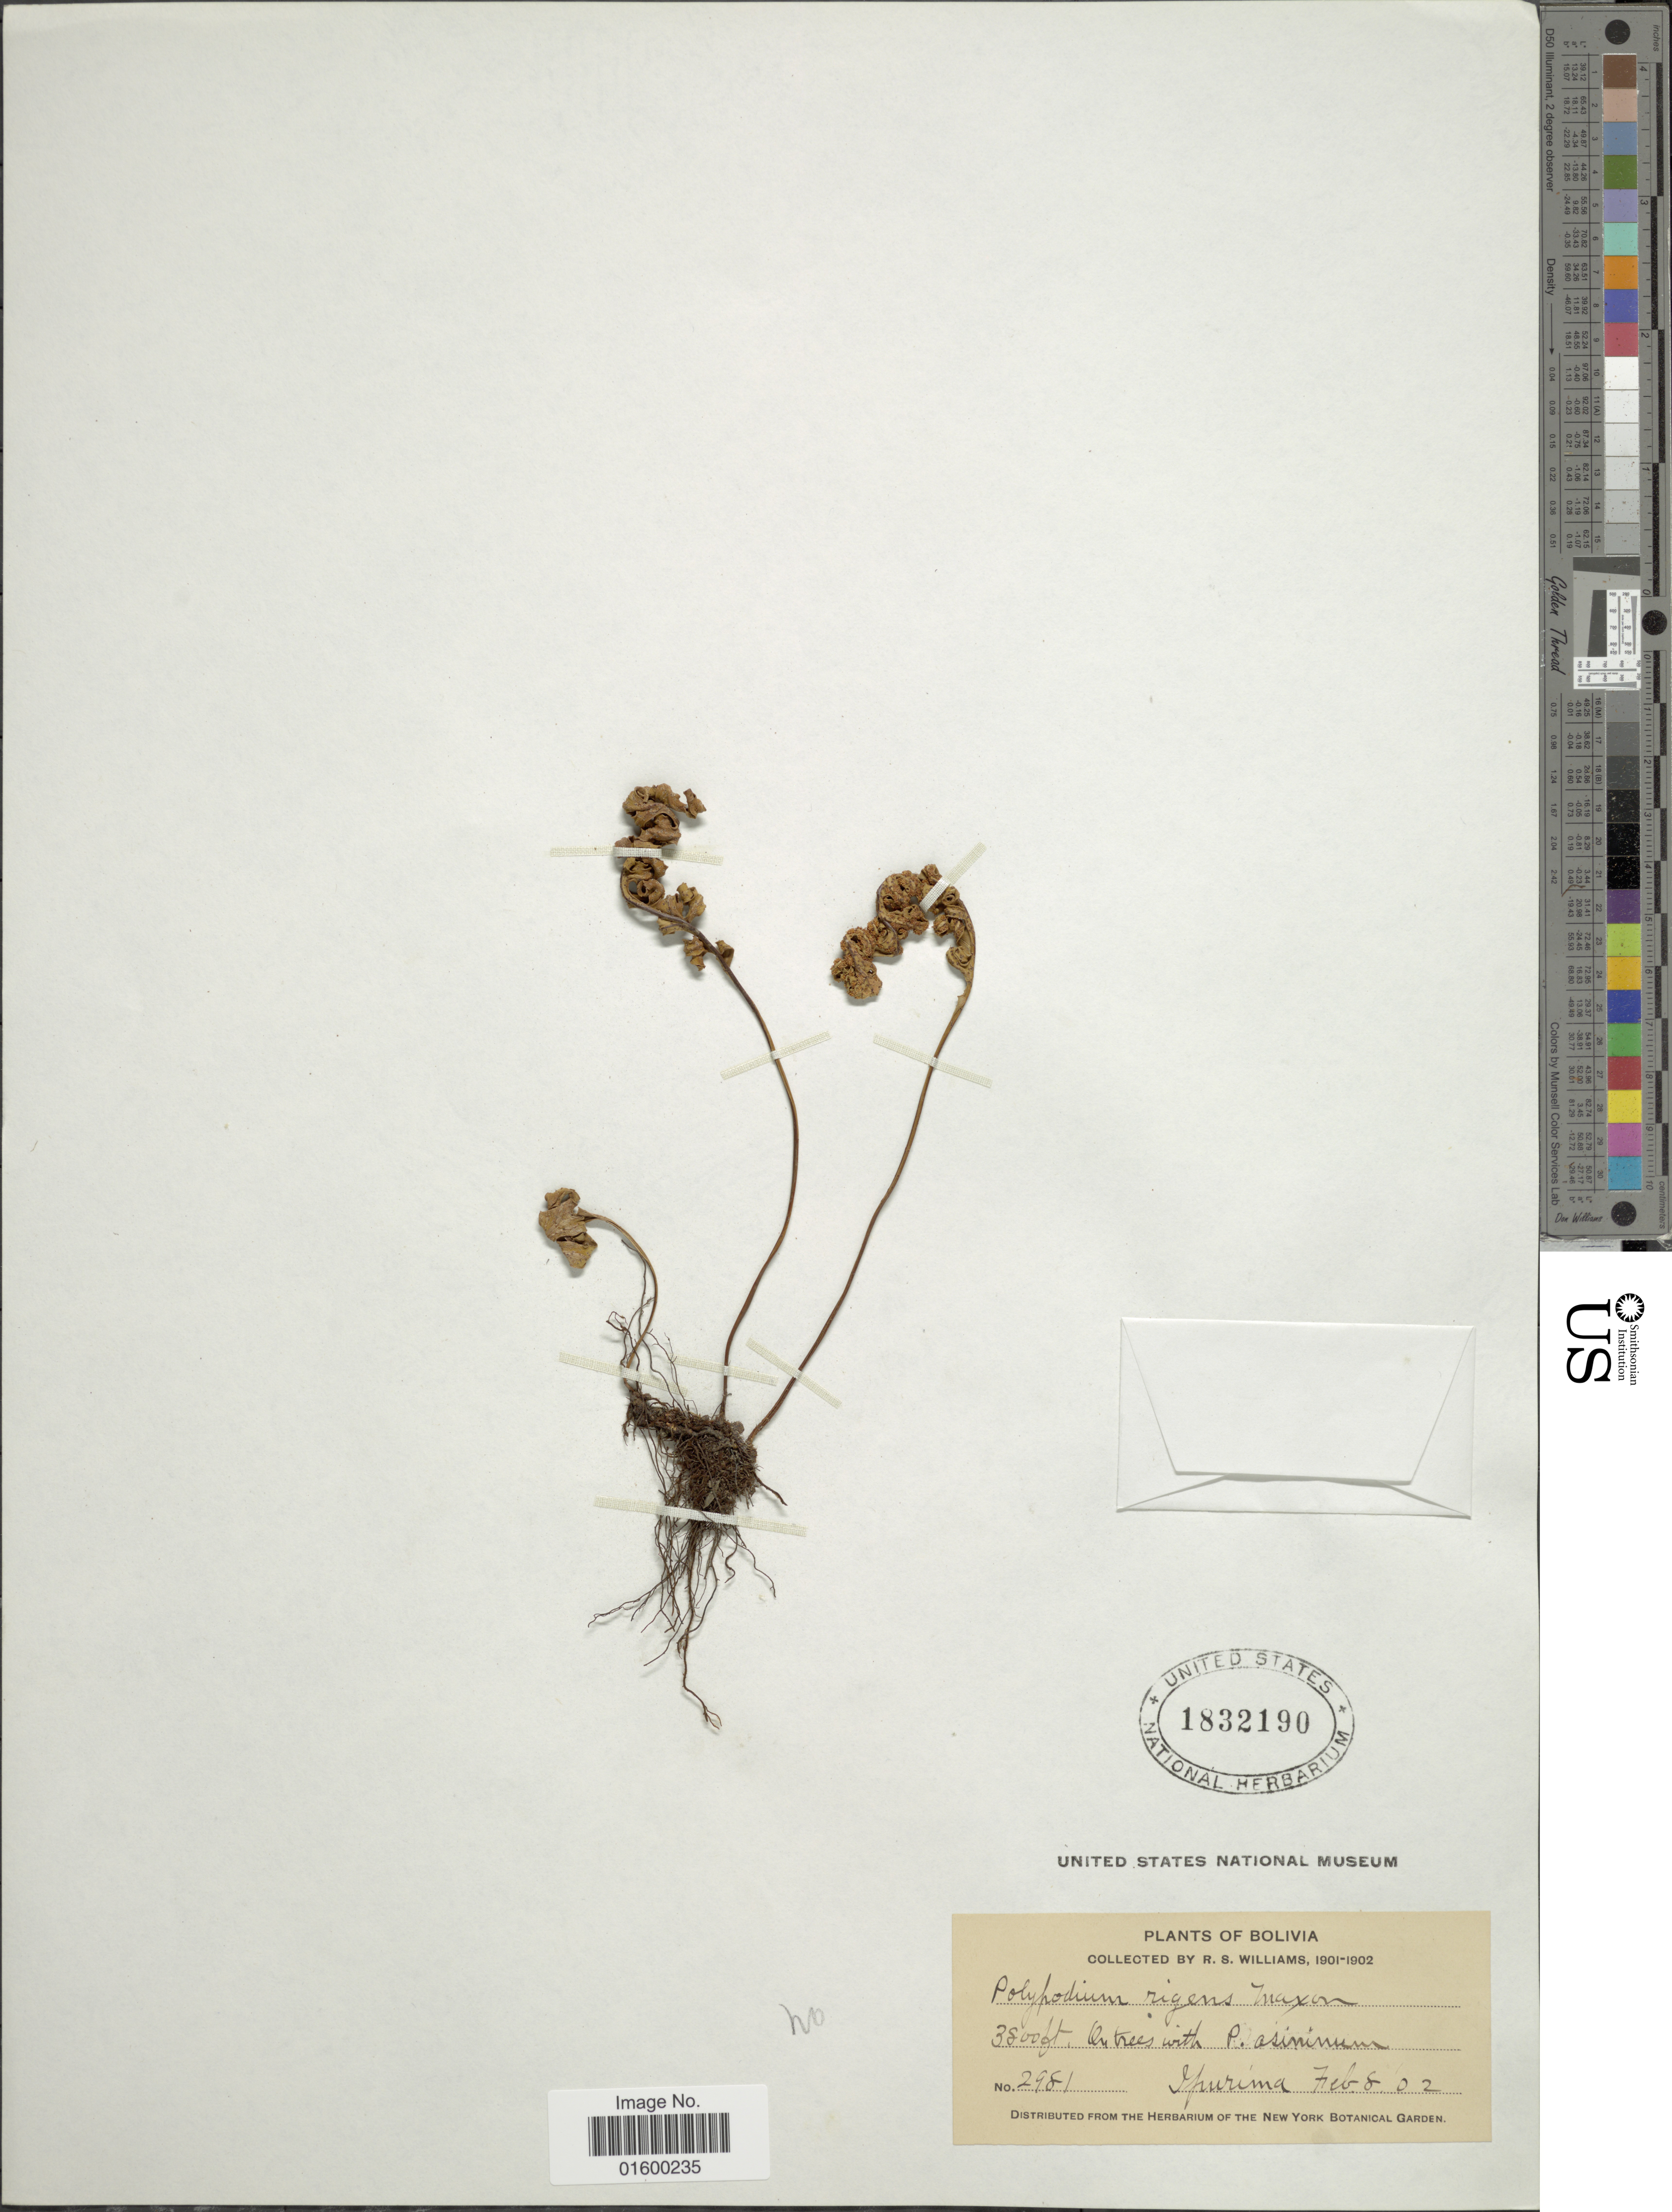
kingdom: Plantae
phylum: Tracheophyta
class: Polypodiopsida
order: Polypodiales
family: Polypodiaceae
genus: Pleopeltis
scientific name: Pleopeltis sp.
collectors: R. S. Williams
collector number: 2981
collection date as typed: Feb. 8, '02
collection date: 1902-02-08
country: Bolivia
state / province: La Paz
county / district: Franz Tamayo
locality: Ipurama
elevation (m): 1158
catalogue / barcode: US 1832190